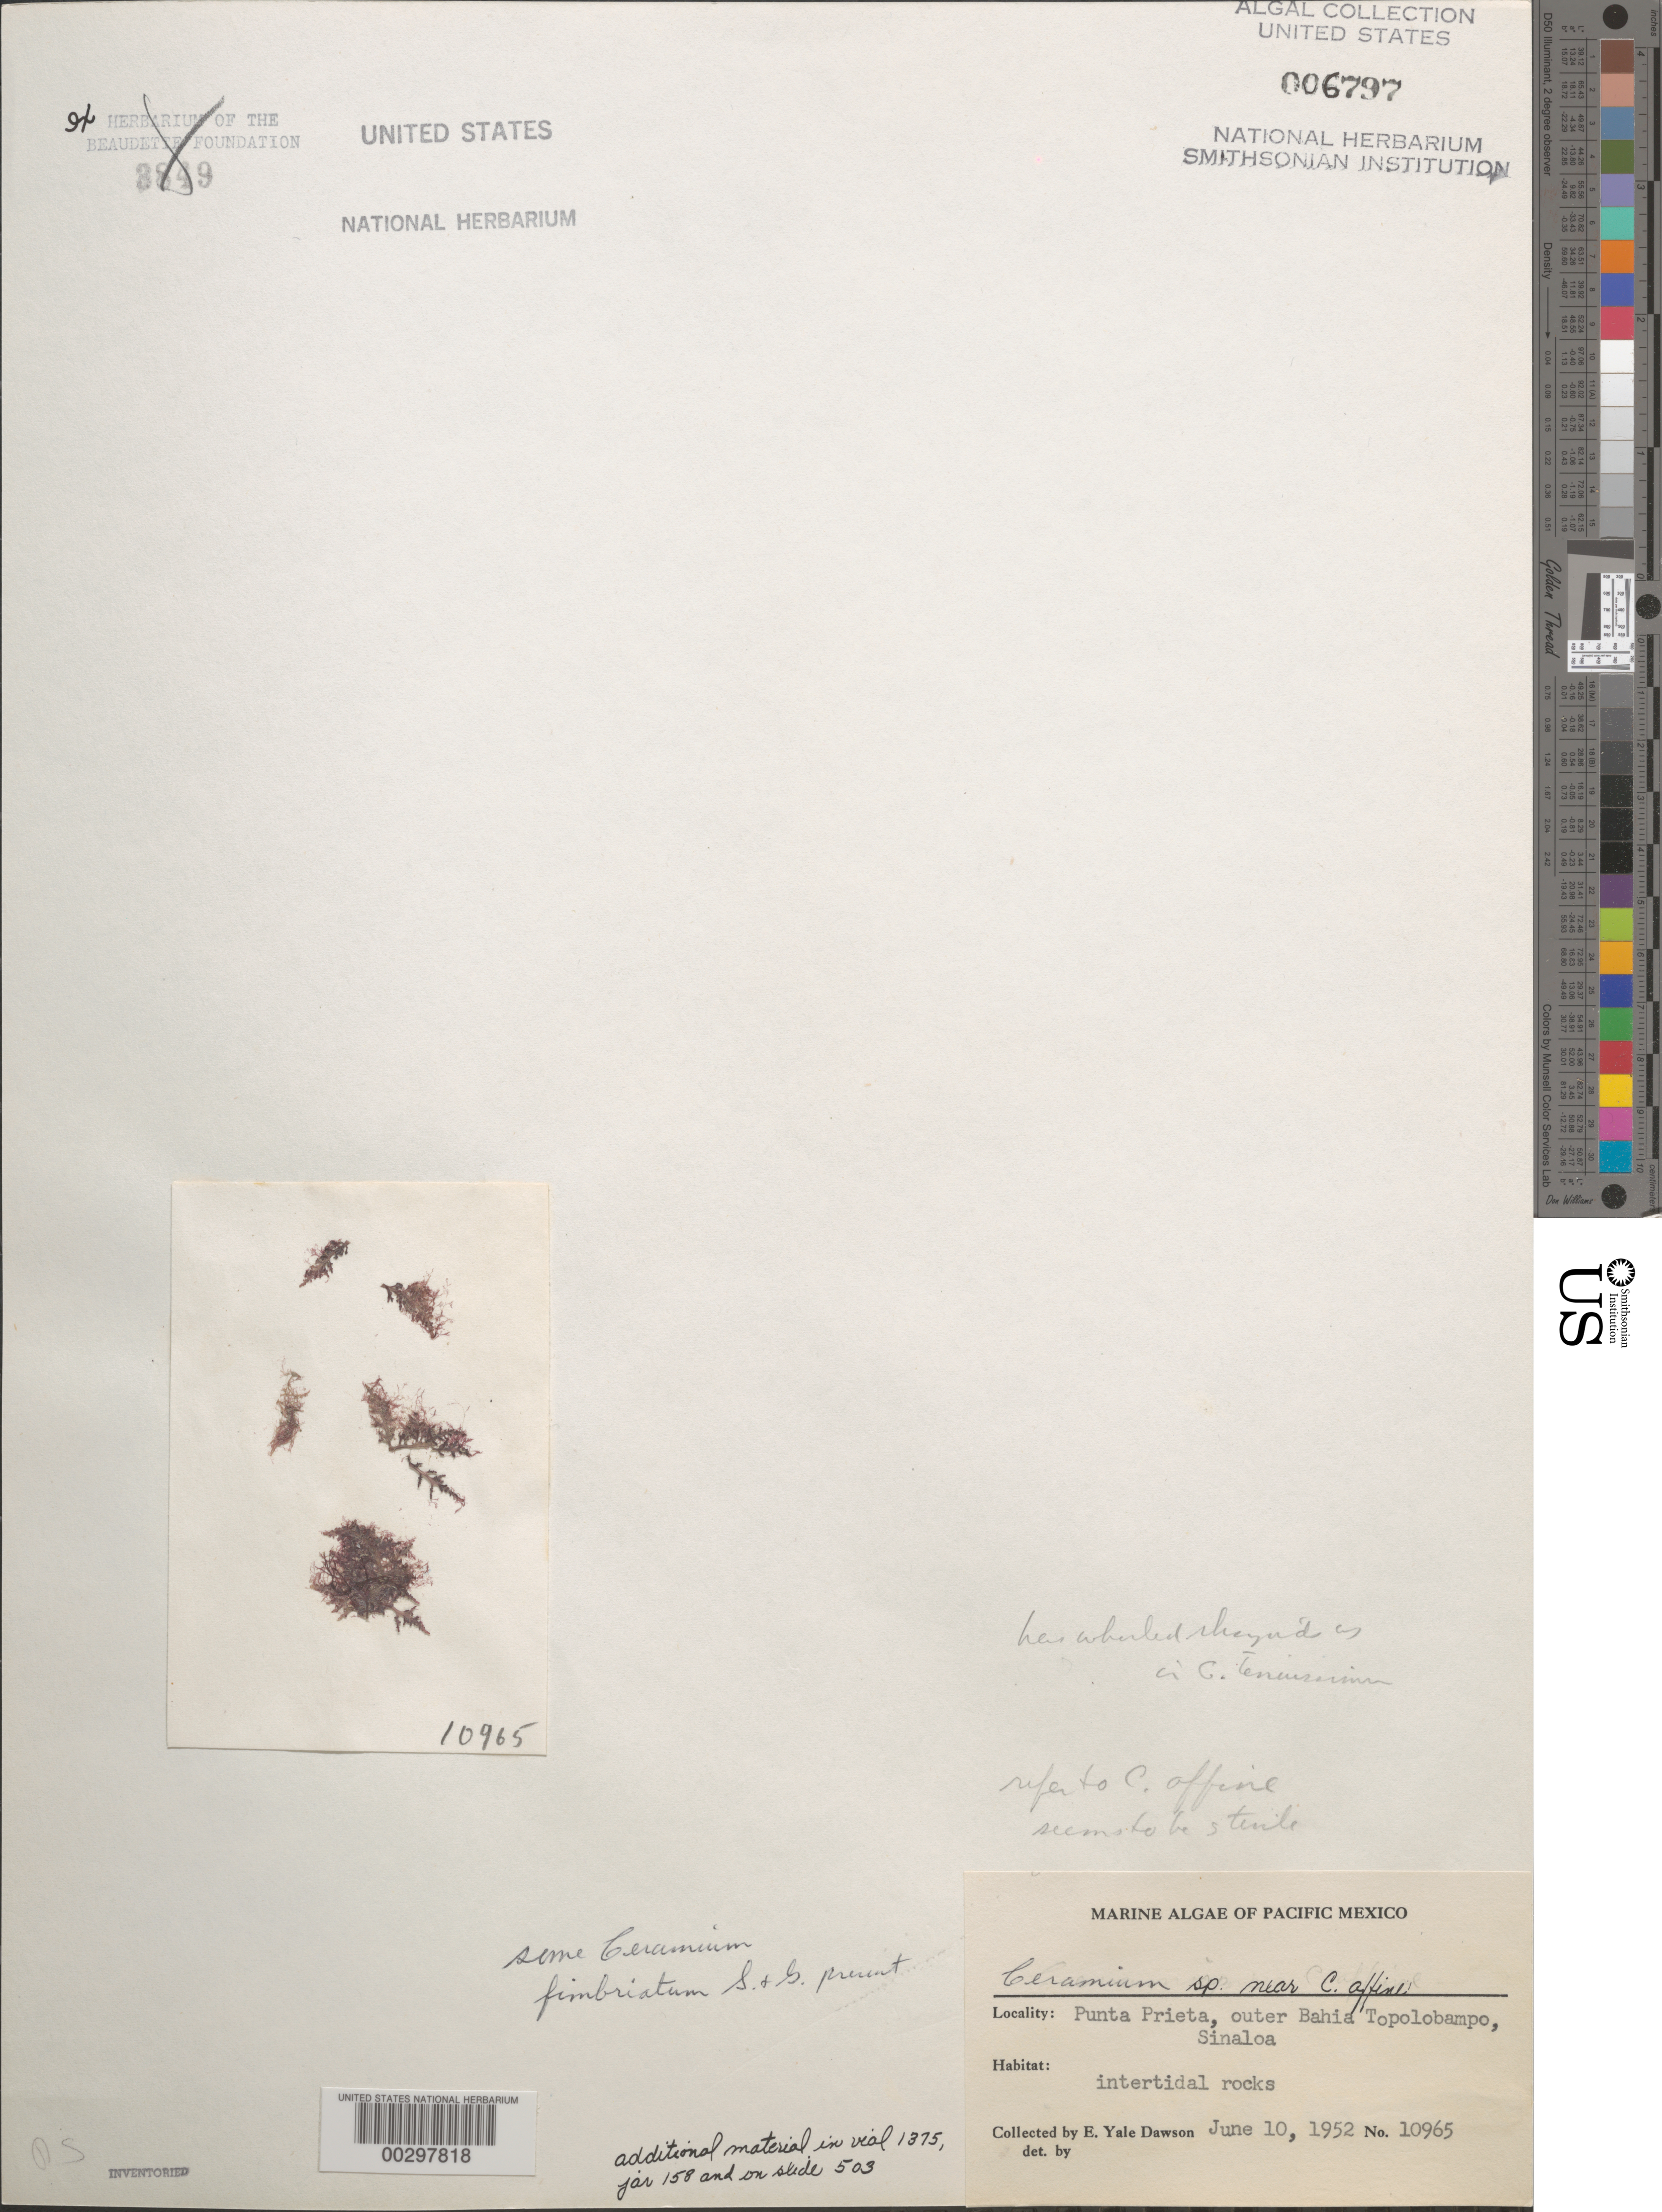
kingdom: Plantae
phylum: Rhodophyta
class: Florideophyceae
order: Ceramiales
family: Ceramiaceae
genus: Ceramium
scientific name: Ceramium affine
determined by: Dawson, E. Y.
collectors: E. Y. Dawson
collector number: EYD 10965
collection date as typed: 10 Jun 1952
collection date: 1952-06-10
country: Mexico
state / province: Sinaloa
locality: Punta Prieta, Bahia Topolobampo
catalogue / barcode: US 6797